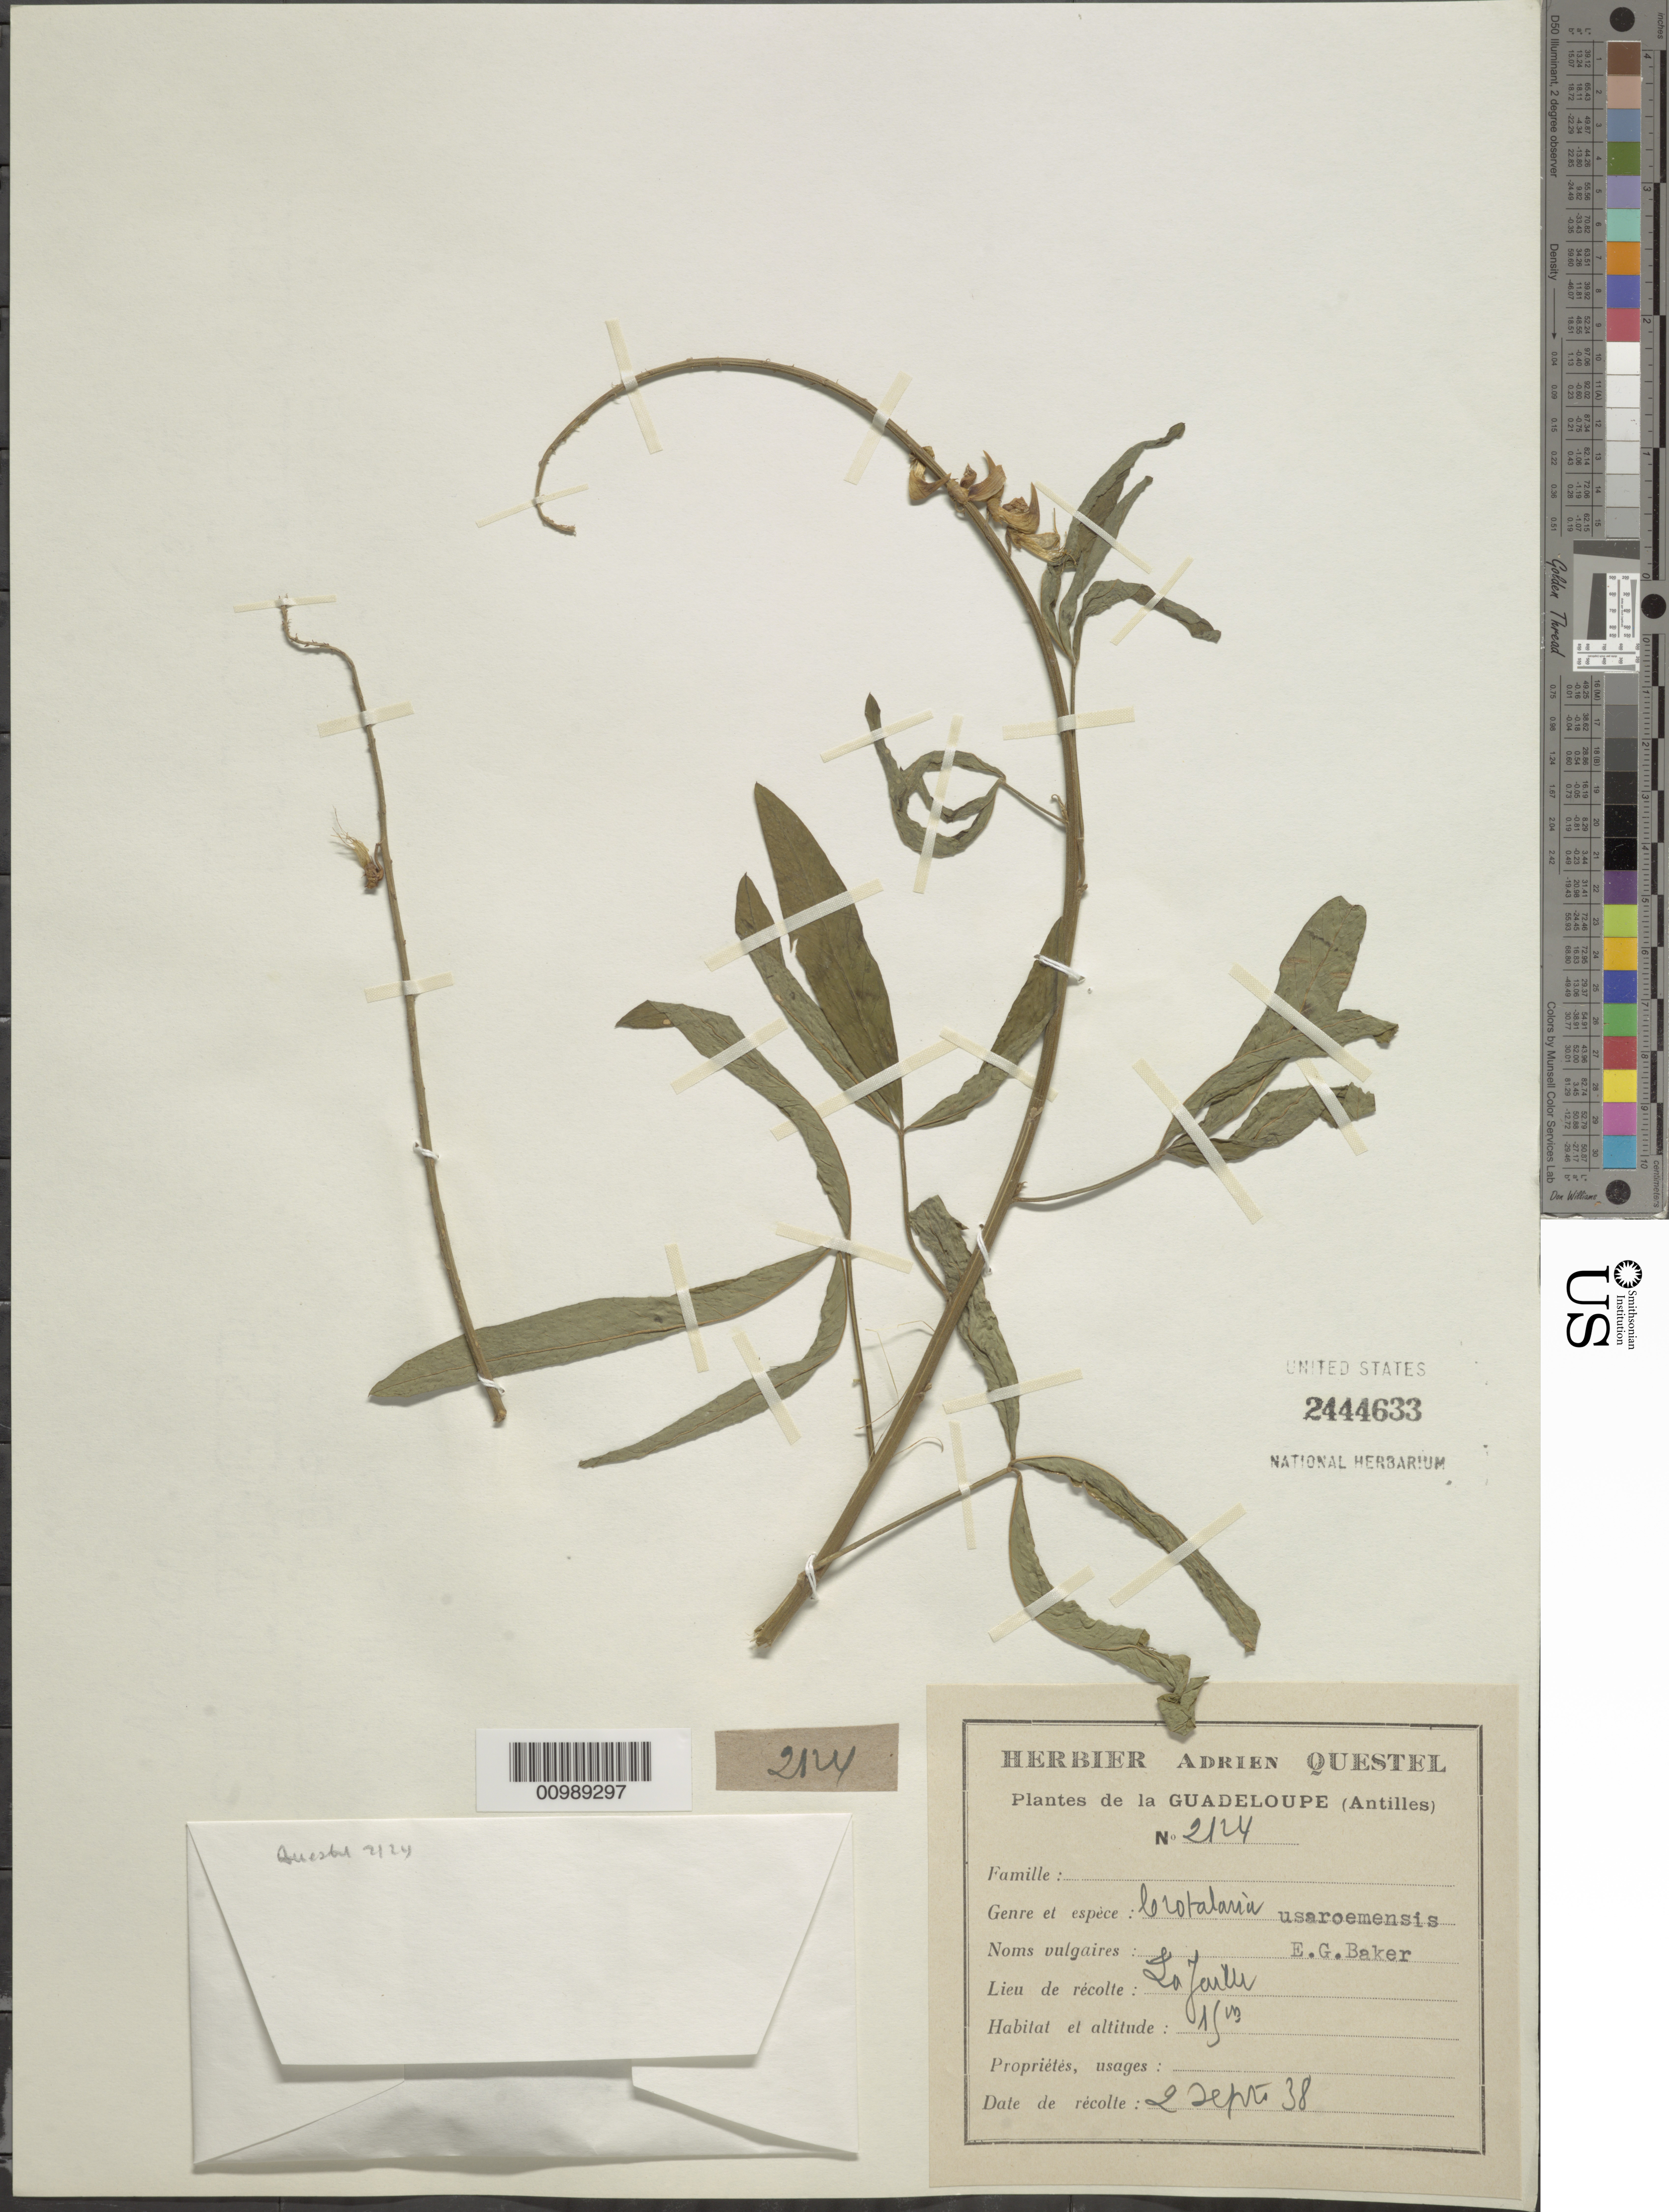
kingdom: Plantae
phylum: Tracheophyta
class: Magnoliopsida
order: Fabales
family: Fabaceae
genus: Crotalaria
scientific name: Crotalaria zanzibarica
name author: Benth.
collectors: A. Questel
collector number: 2124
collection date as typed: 02 Sep 1938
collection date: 1938-09-02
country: Guadeloupe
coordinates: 0 N, 0 E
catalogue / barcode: US 2444633